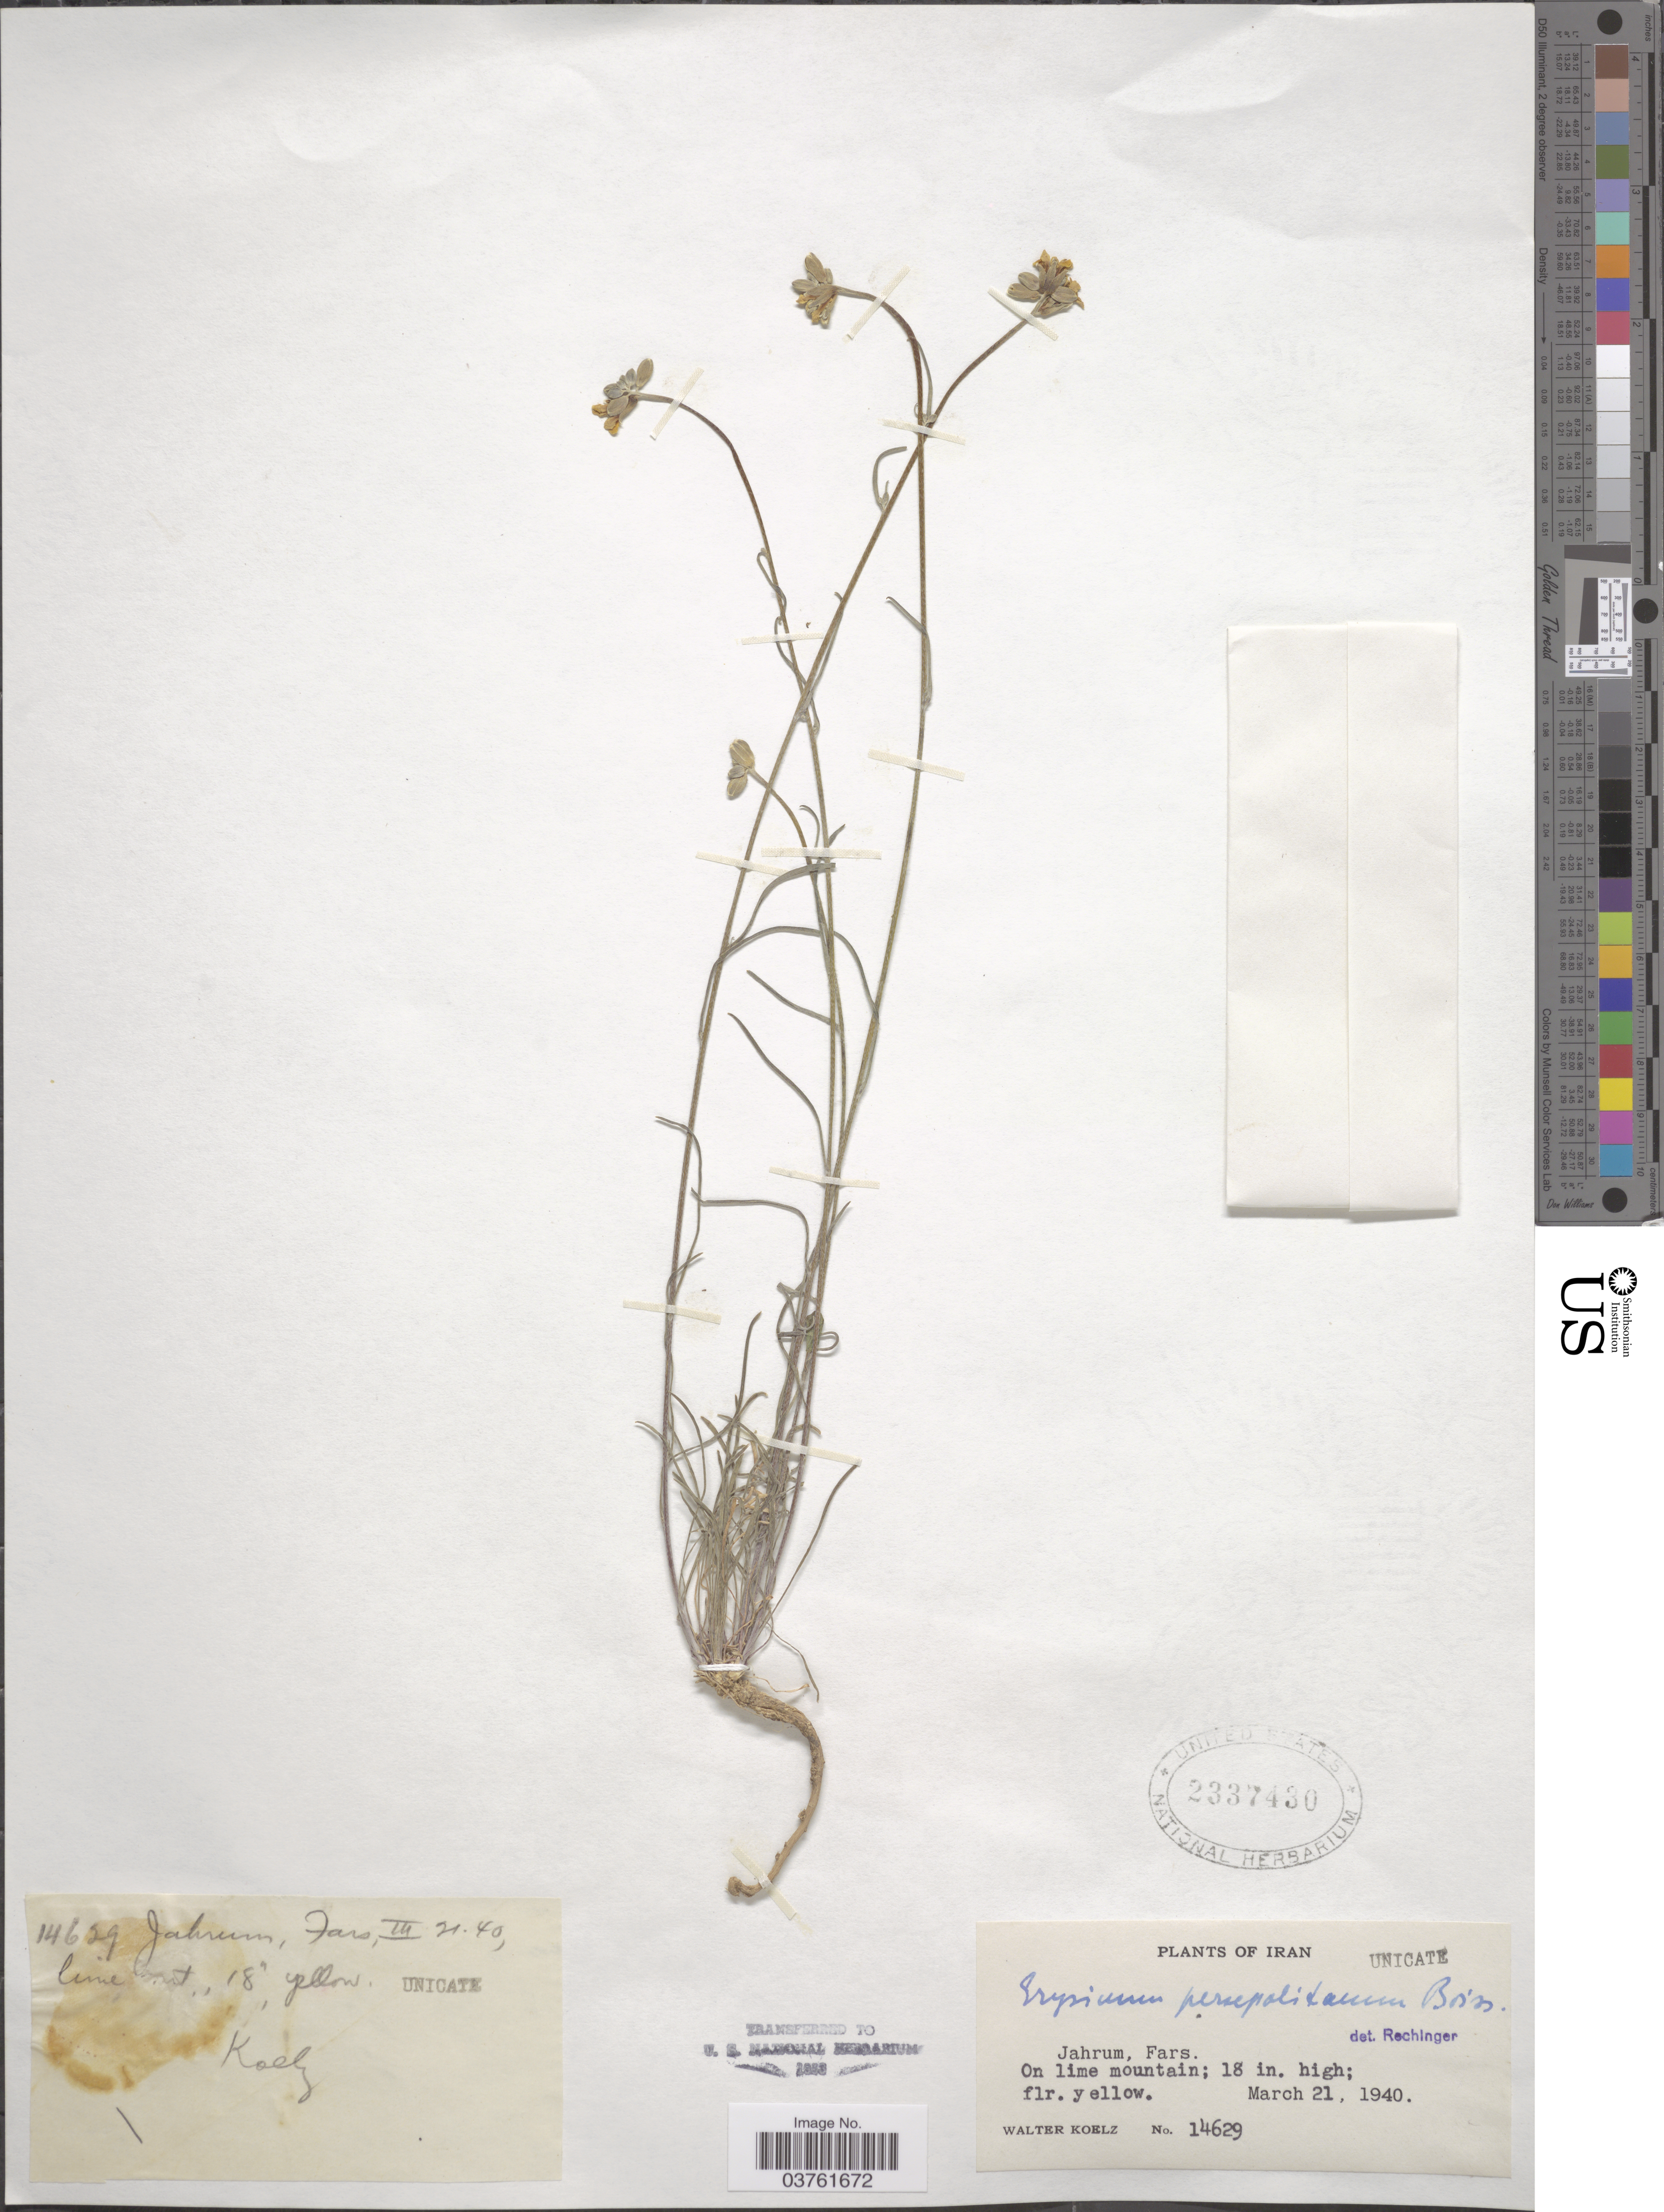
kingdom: Plantae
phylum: Tracheophyta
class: Magnoliopsida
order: Brassicales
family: Brassicaceae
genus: Erysimum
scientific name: Erysimum persepolitanum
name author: Boiss.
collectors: W. N. Koelz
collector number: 14629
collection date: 1940-03-21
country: Iran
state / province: Fars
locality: Jahrum. On lime mountain.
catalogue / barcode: US 2337430